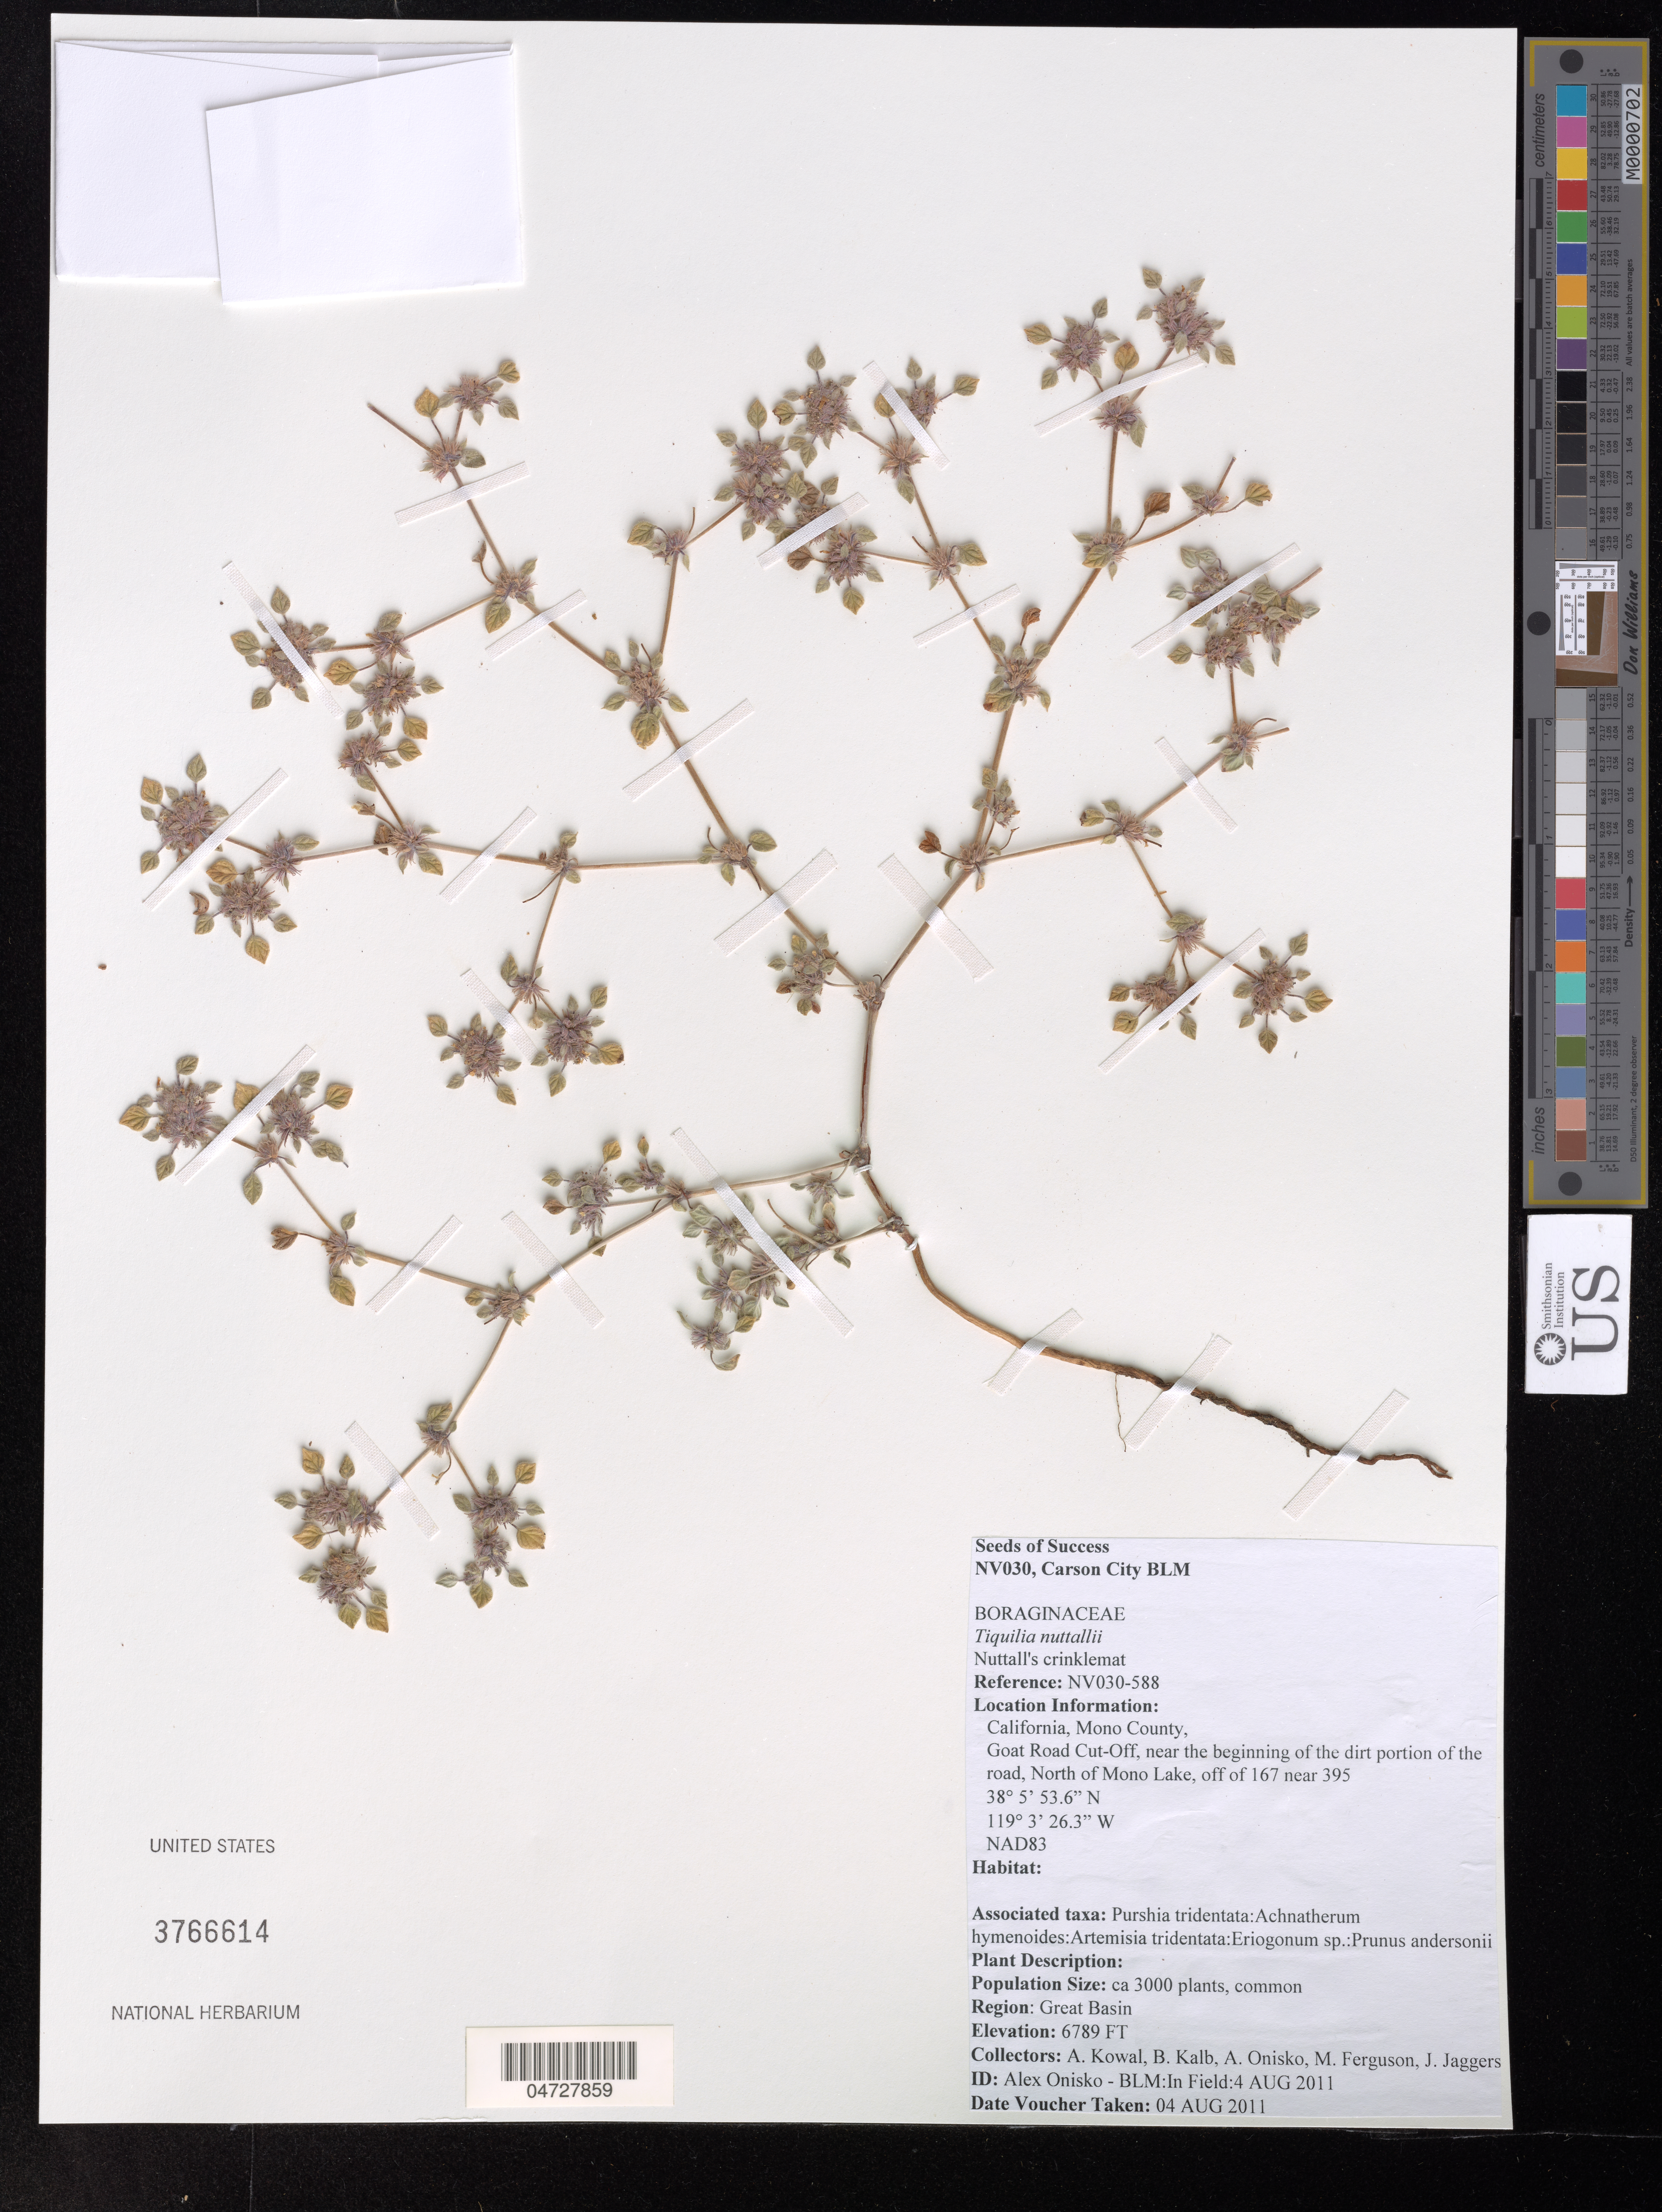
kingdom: Plantae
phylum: Tracheophyta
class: Magnoliopsida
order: Boraginales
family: Ehretiaceae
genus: Tiquilia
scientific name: Tiquilia nuttallii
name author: (Hook.) A.T. Richardson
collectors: A. Kowal, B. Kalb, A. Onisko & M. Ferguson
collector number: NV030-588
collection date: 2011-08-04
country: United States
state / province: California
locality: Mono County, Goat Road Cut-Off, near the beginning of the dirt portion of the road, North of Mono Lake, off of 167 near 395.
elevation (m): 2069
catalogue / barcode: US 3766614